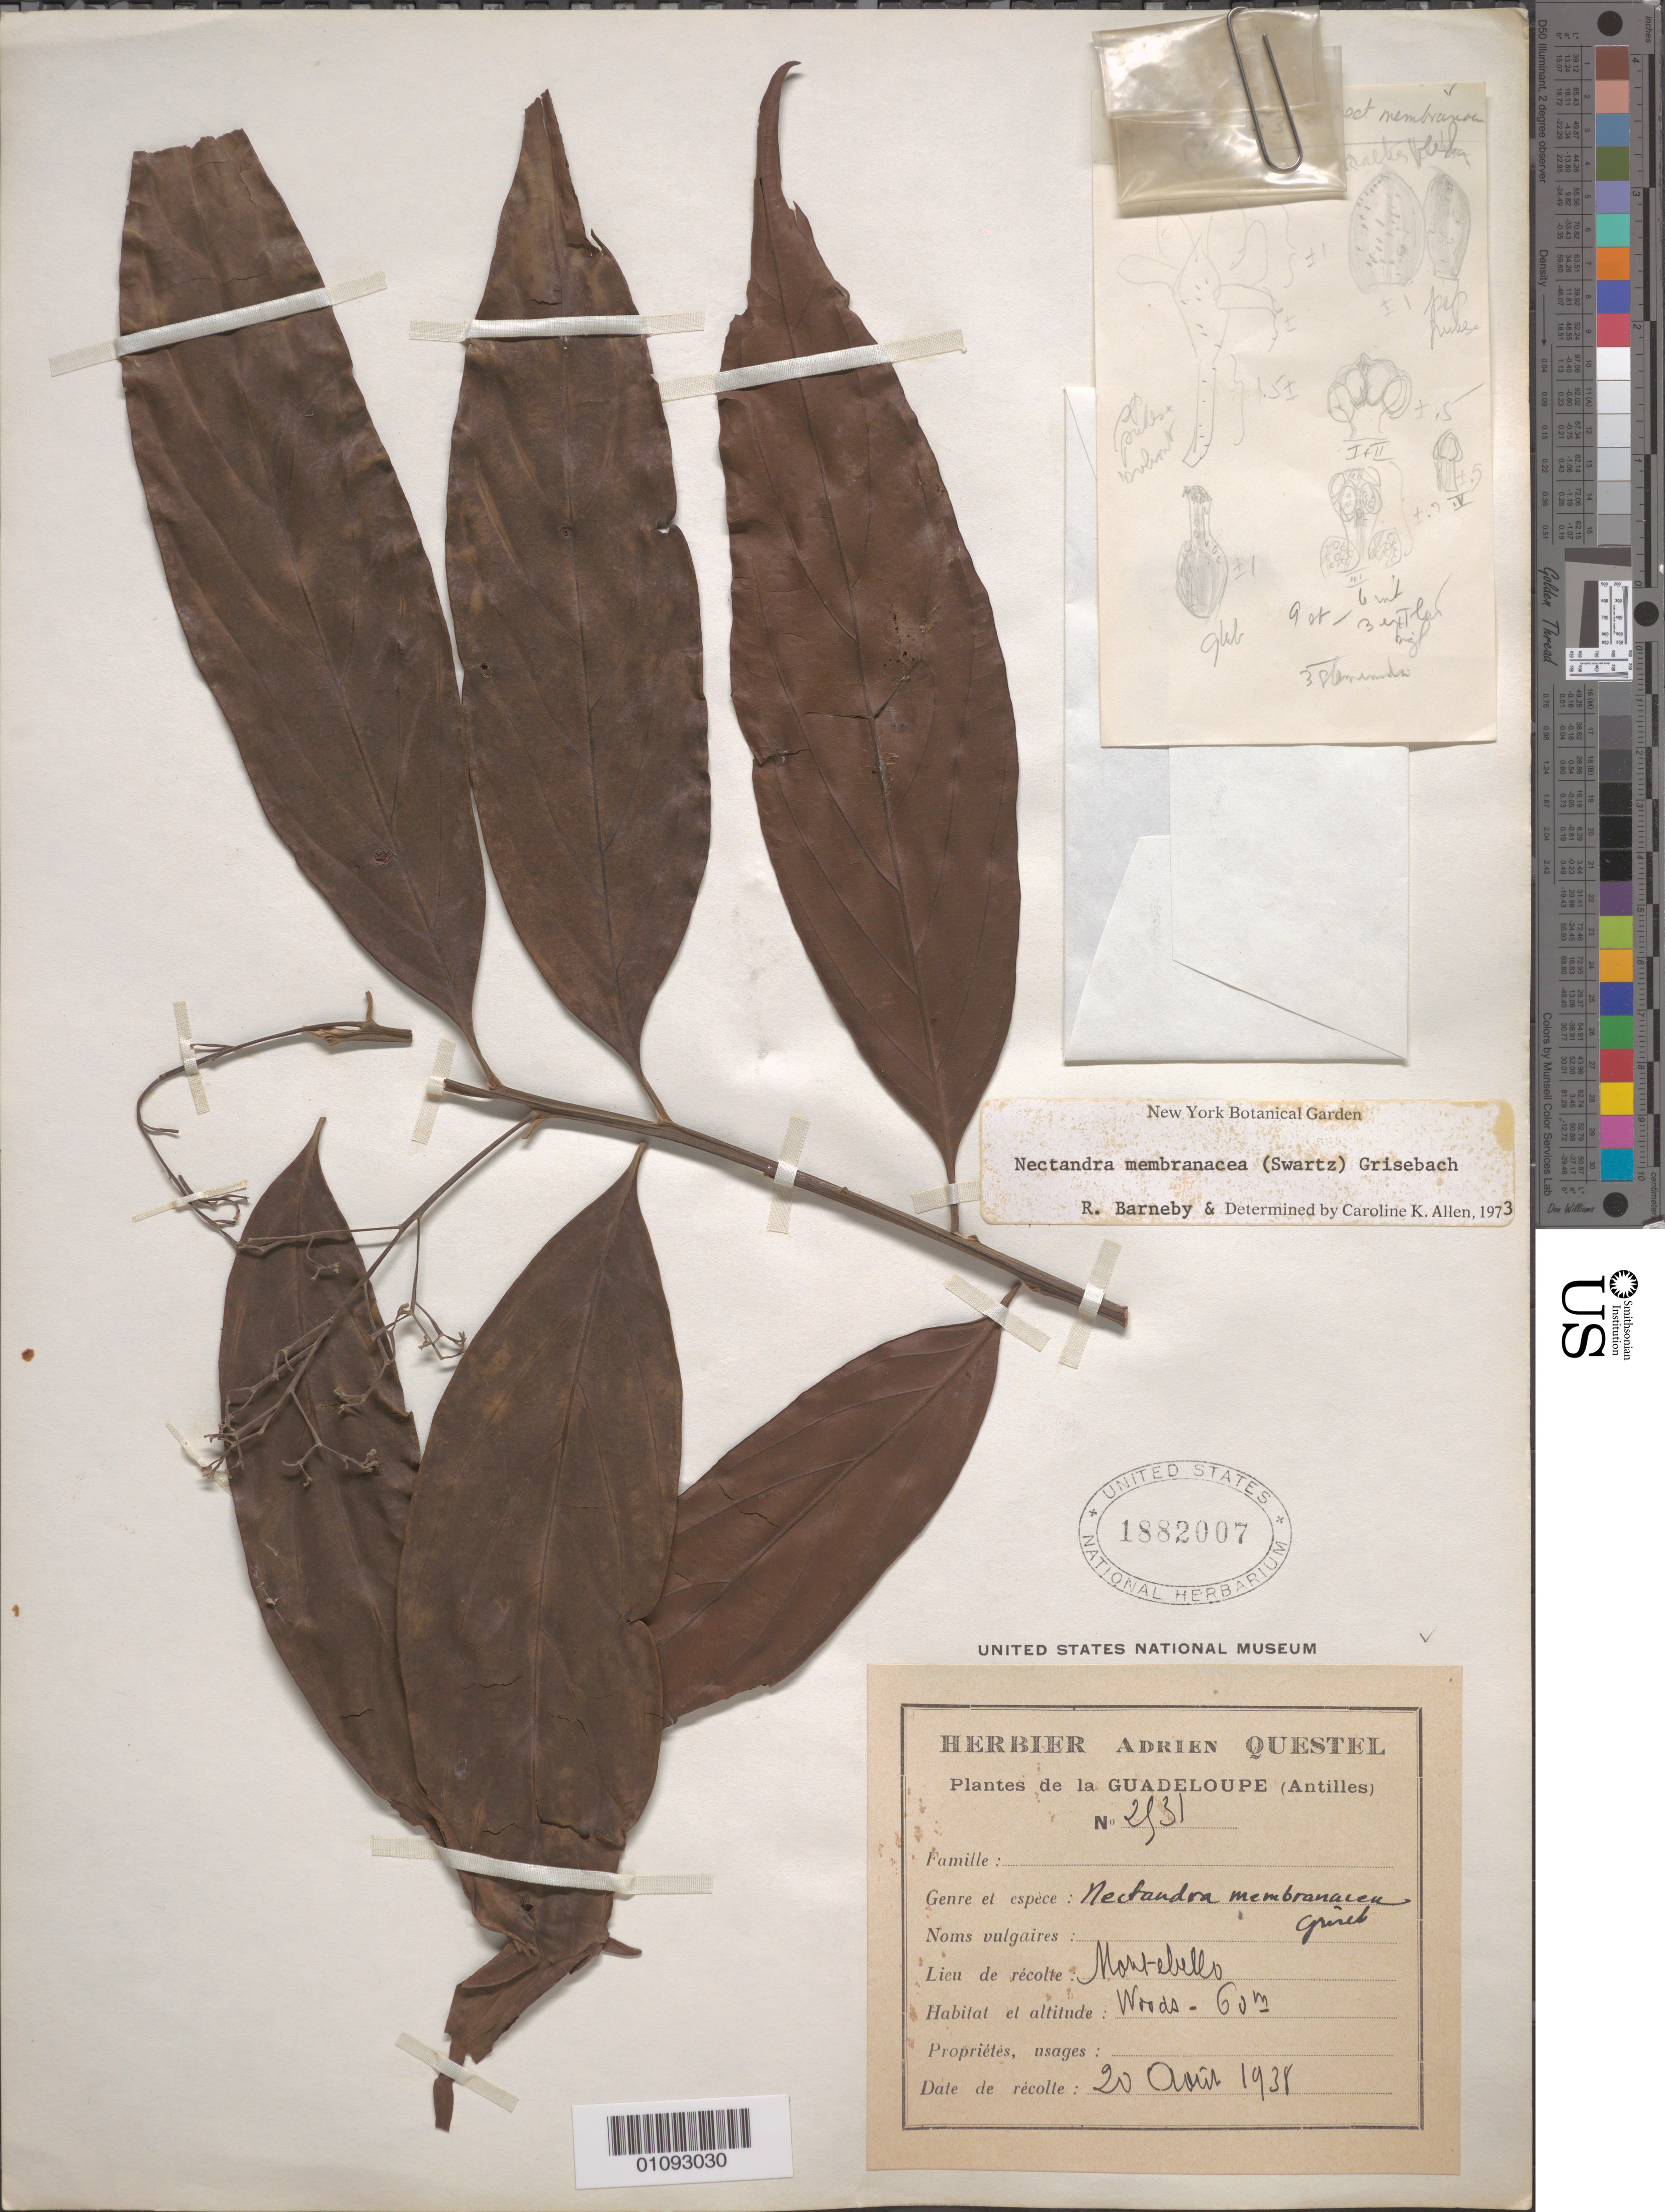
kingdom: Plantae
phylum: Tracheophyta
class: Magnoliopsida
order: Laurales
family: Lauraceae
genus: Nectandra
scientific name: Nectandra membranacea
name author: (Sw.) Griseb.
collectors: A. Questel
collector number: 2531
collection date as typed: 20 Aug 1938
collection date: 1938-08-20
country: Guadeloupe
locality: Montebello.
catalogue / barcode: US 1882007